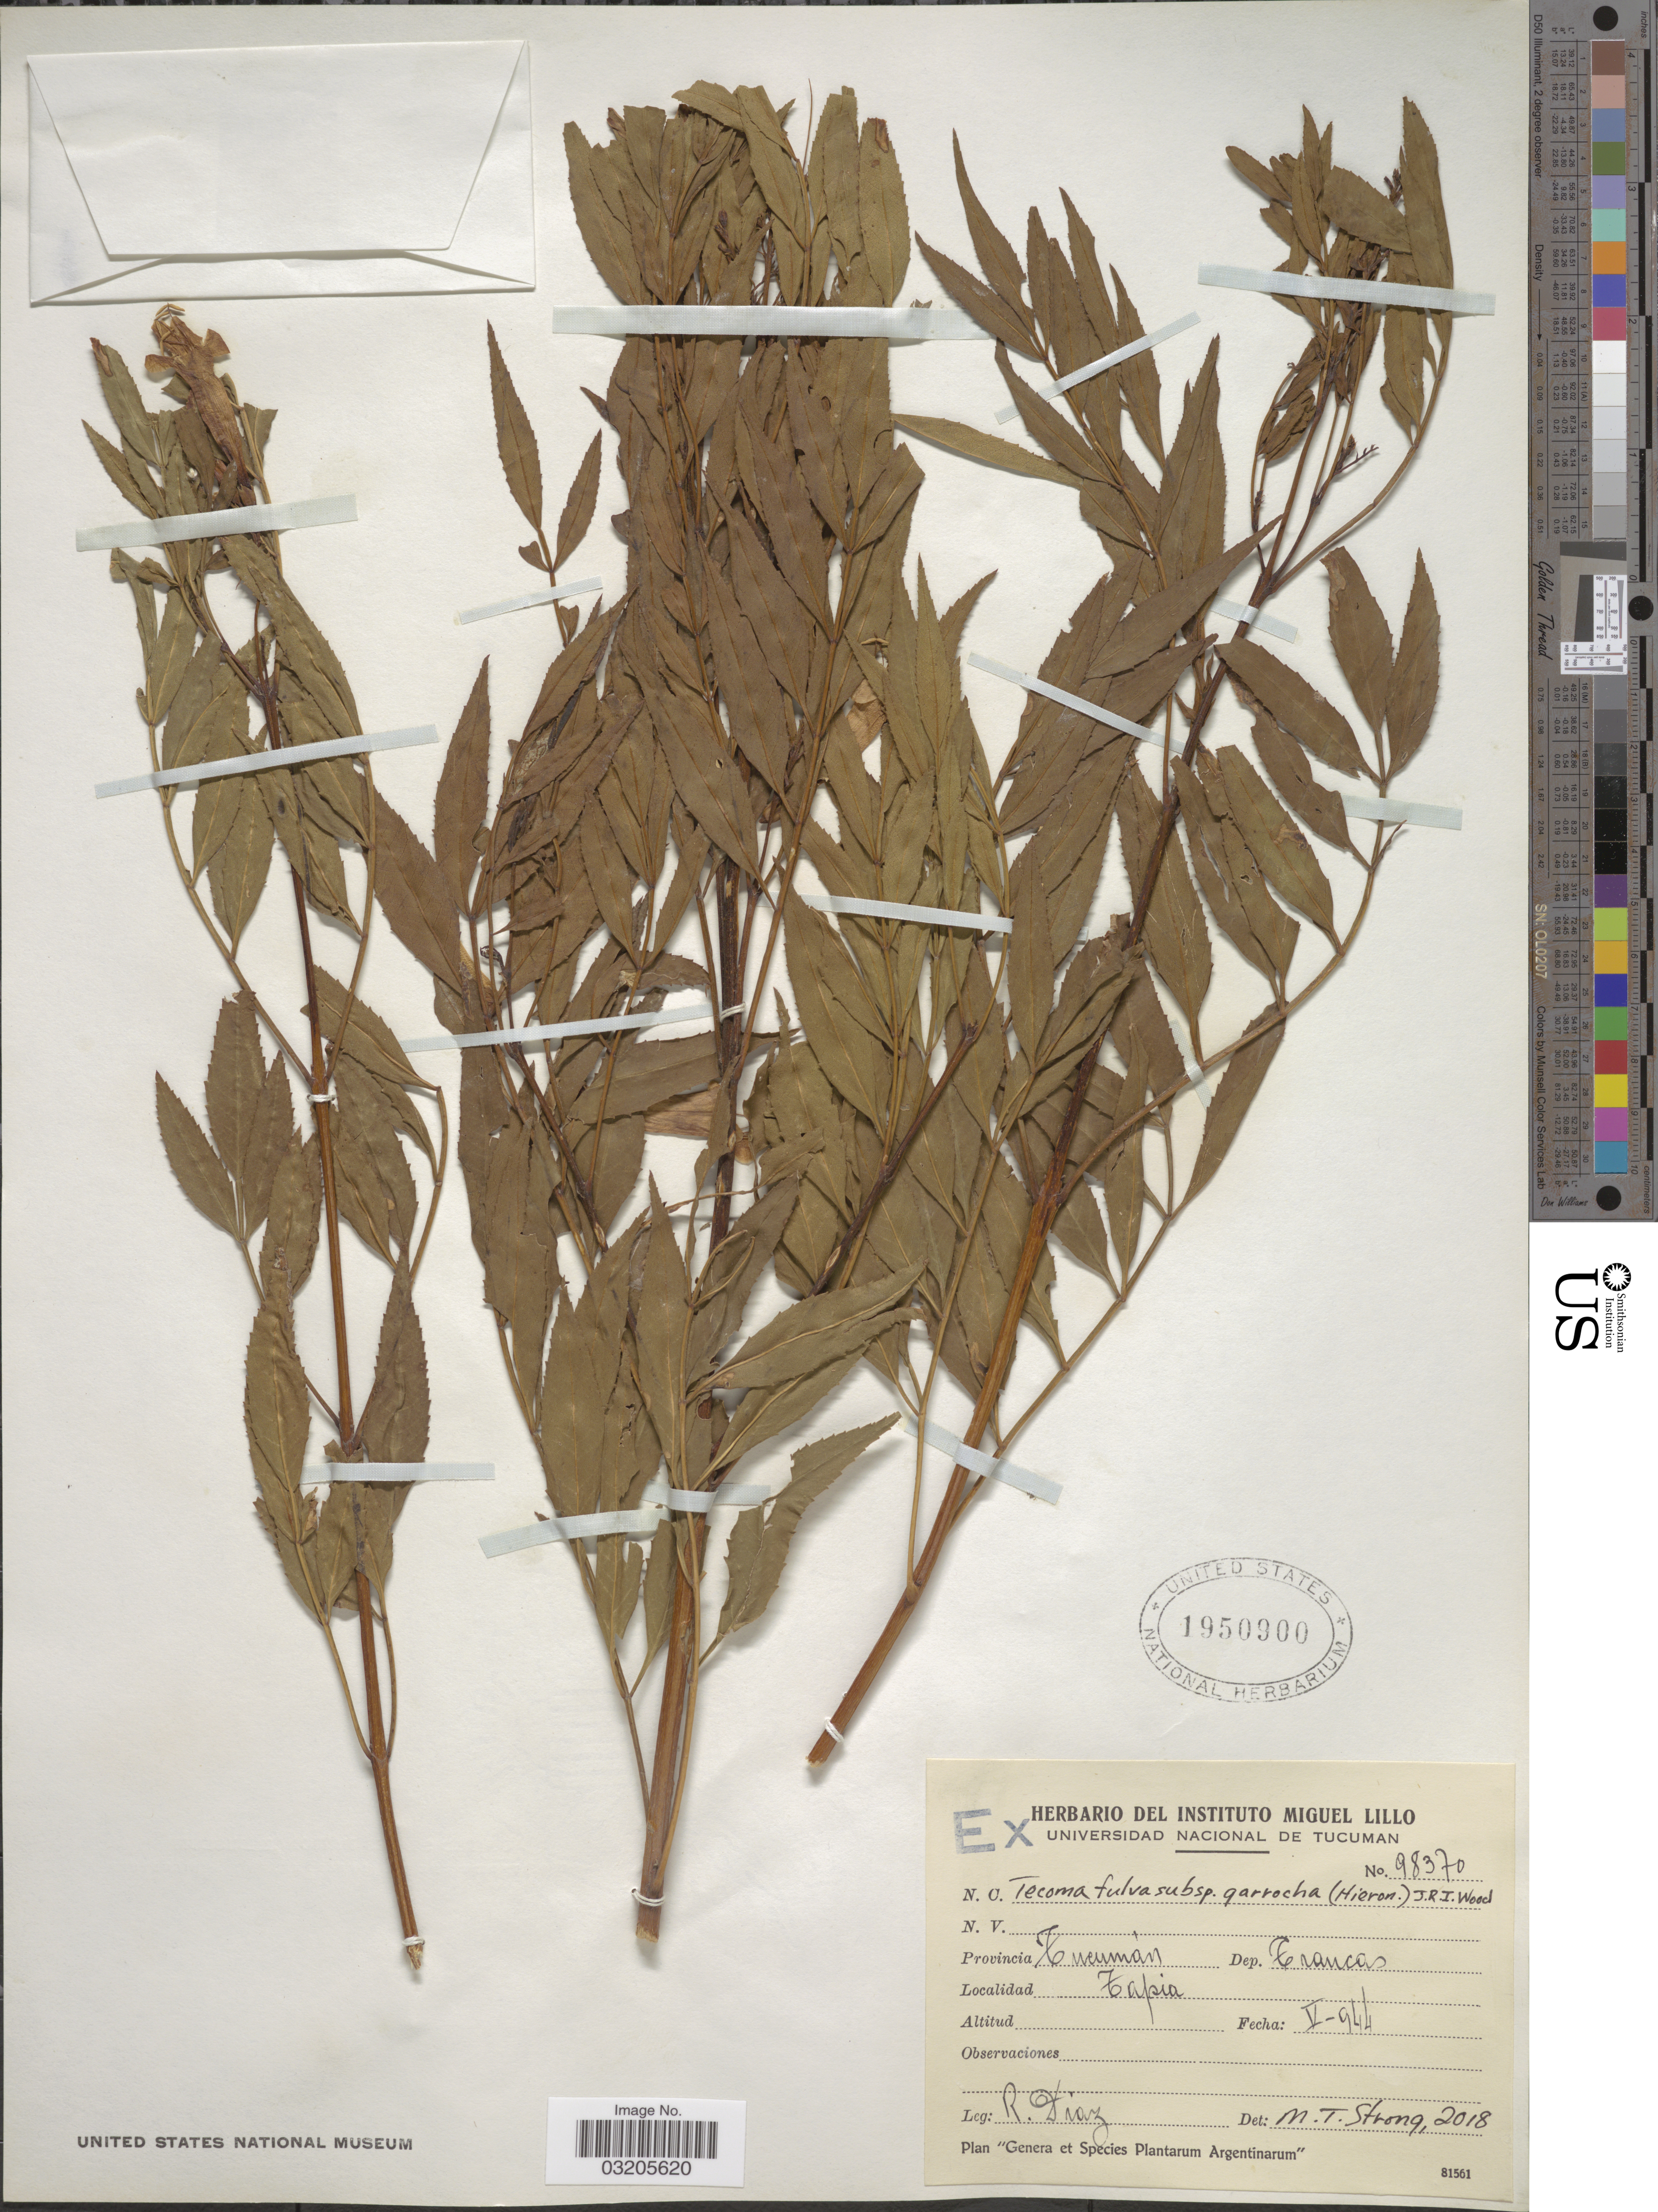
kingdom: Plantae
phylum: Tracheophyta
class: Magnoliopsida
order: Lamiales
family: Bignoniaceae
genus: Tecoma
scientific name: Tecoma stans subsp. garrocha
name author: J.R.I. Wood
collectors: R. Diaz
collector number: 98370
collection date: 1944-05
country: Argentina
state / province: Tucuman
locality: Dep. Trancas. Tapia.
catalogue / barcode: US 1950900